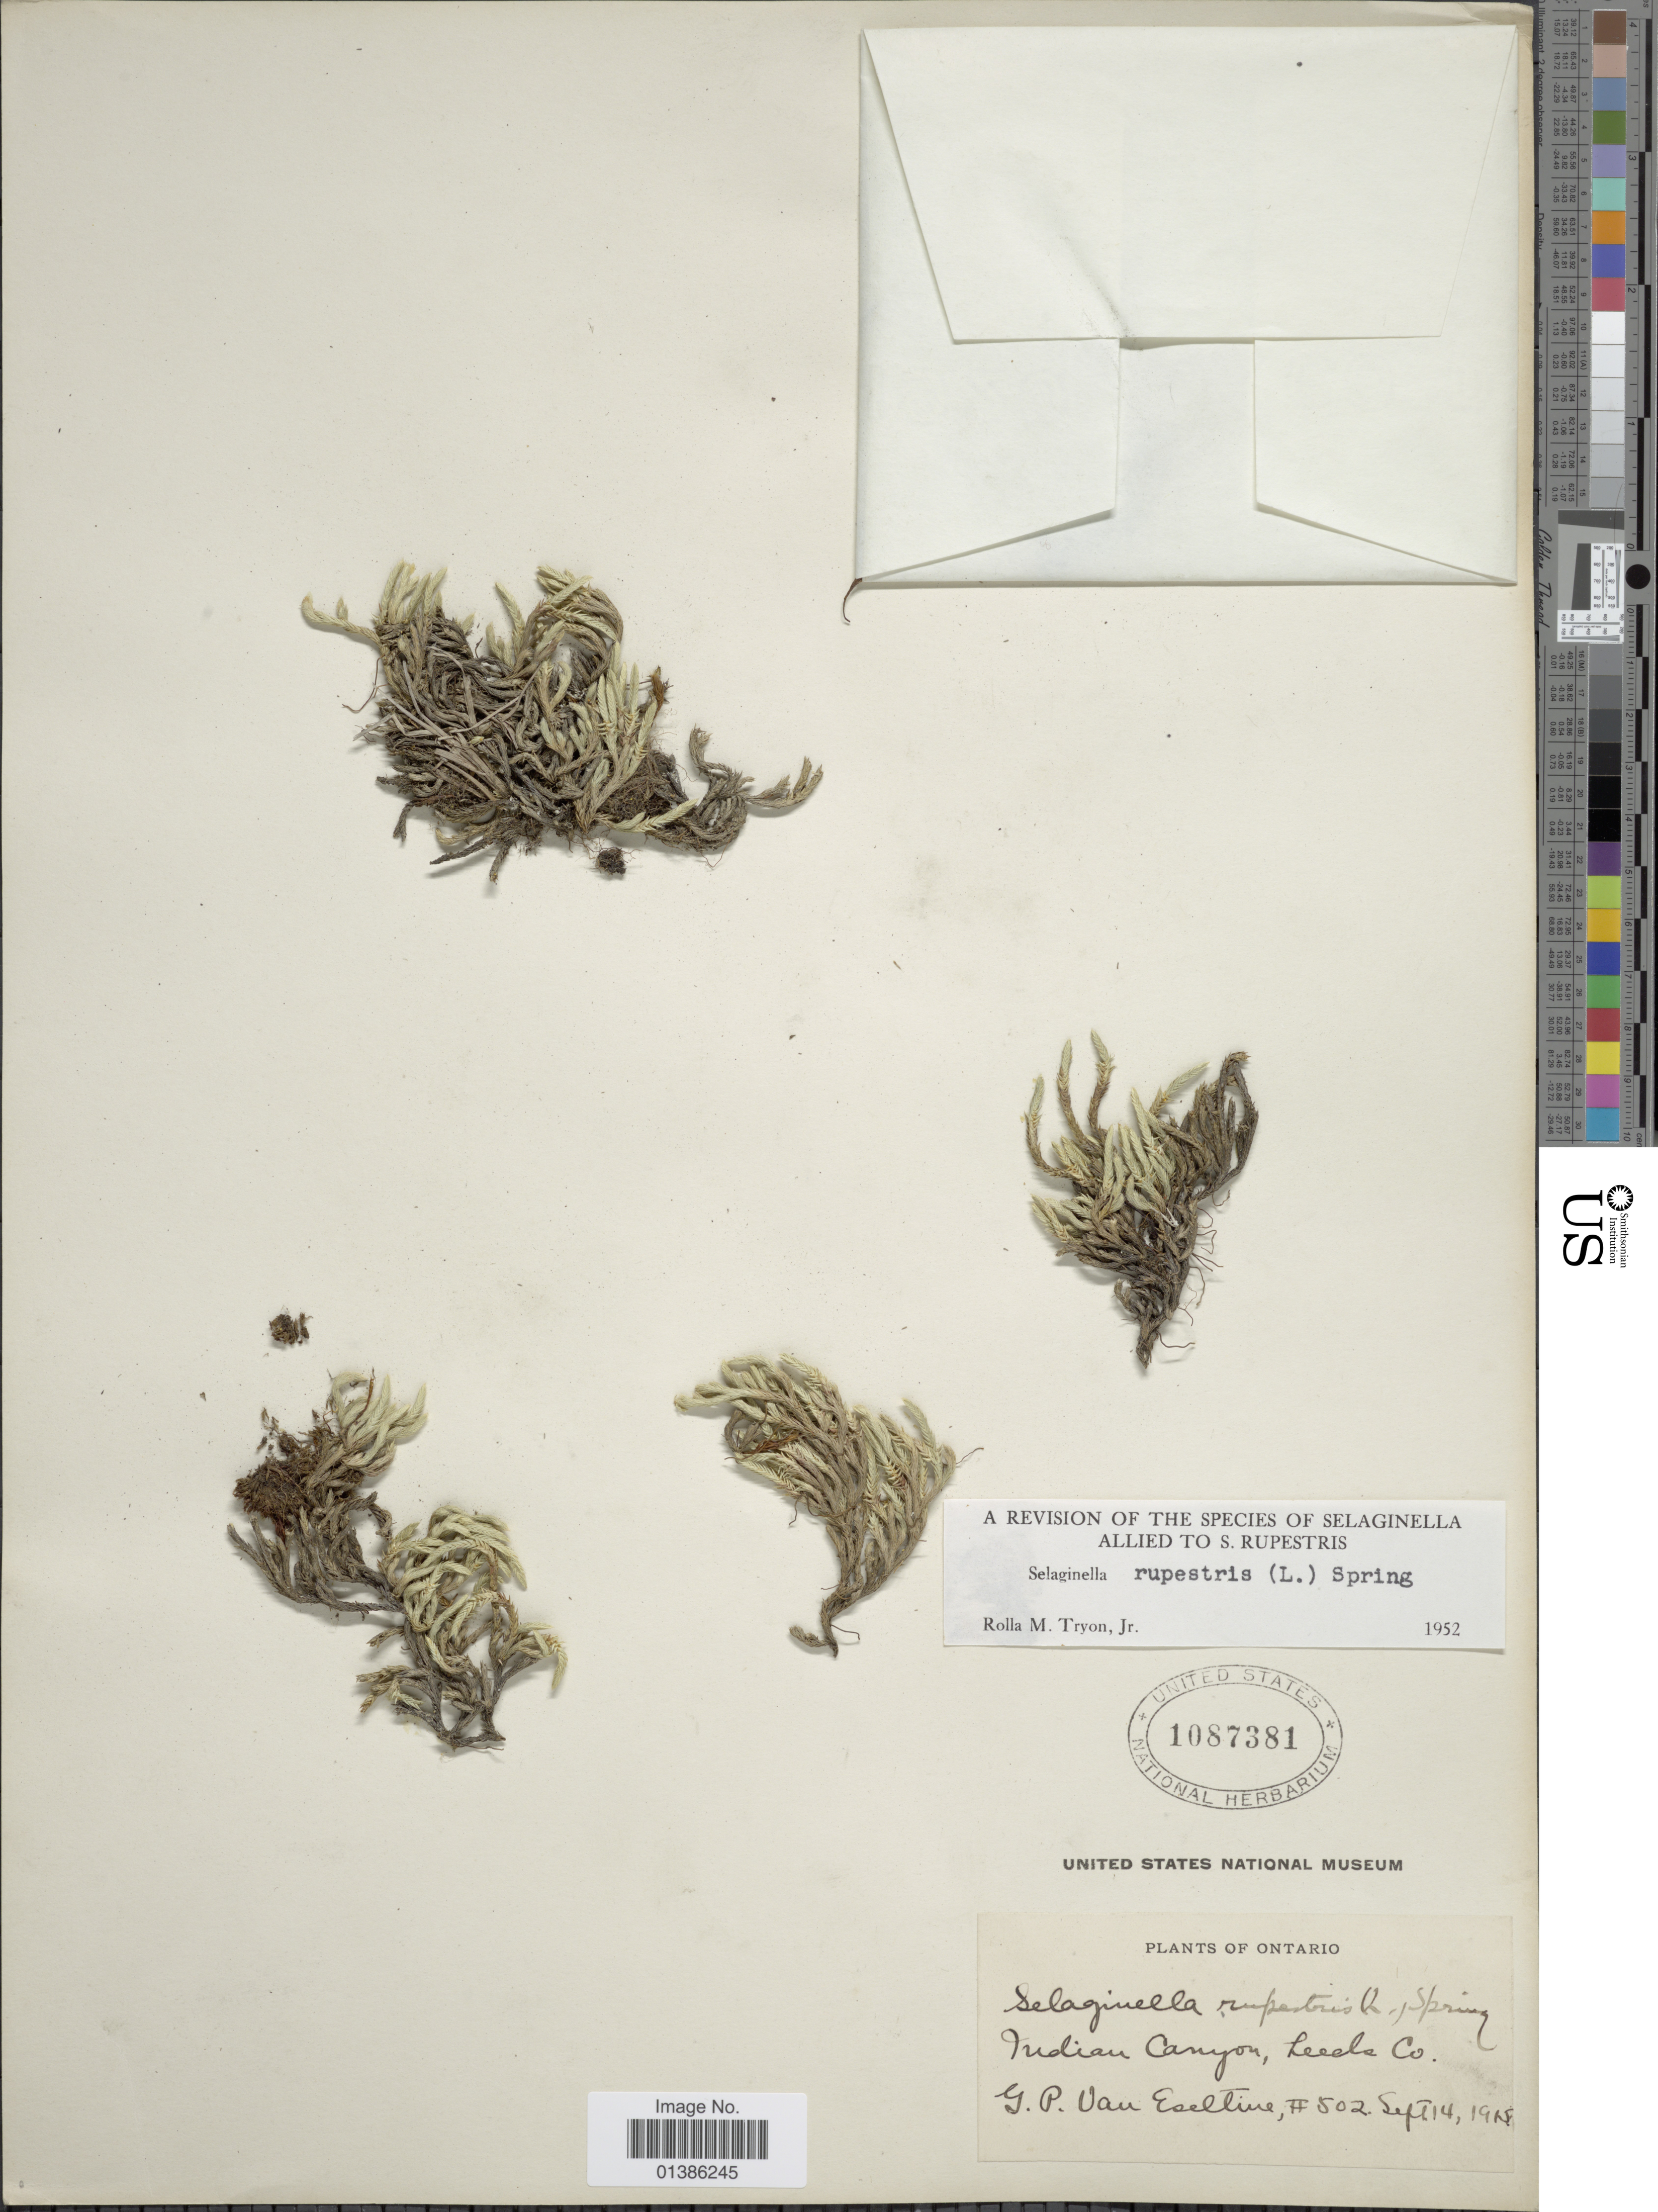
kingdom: Plantae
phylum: Tracheophyta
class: Lycopodiopsida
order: Selaginellales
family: Selaginellaceae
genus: Selaginella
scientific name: Selaginella rupestris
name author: (L.) Spring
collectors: G. P. Van Eseltine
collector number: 502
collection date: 1915-09-14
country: Canada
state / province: Ontario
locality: Indian Canyon, Leeds Co.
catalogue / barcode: US 1087381